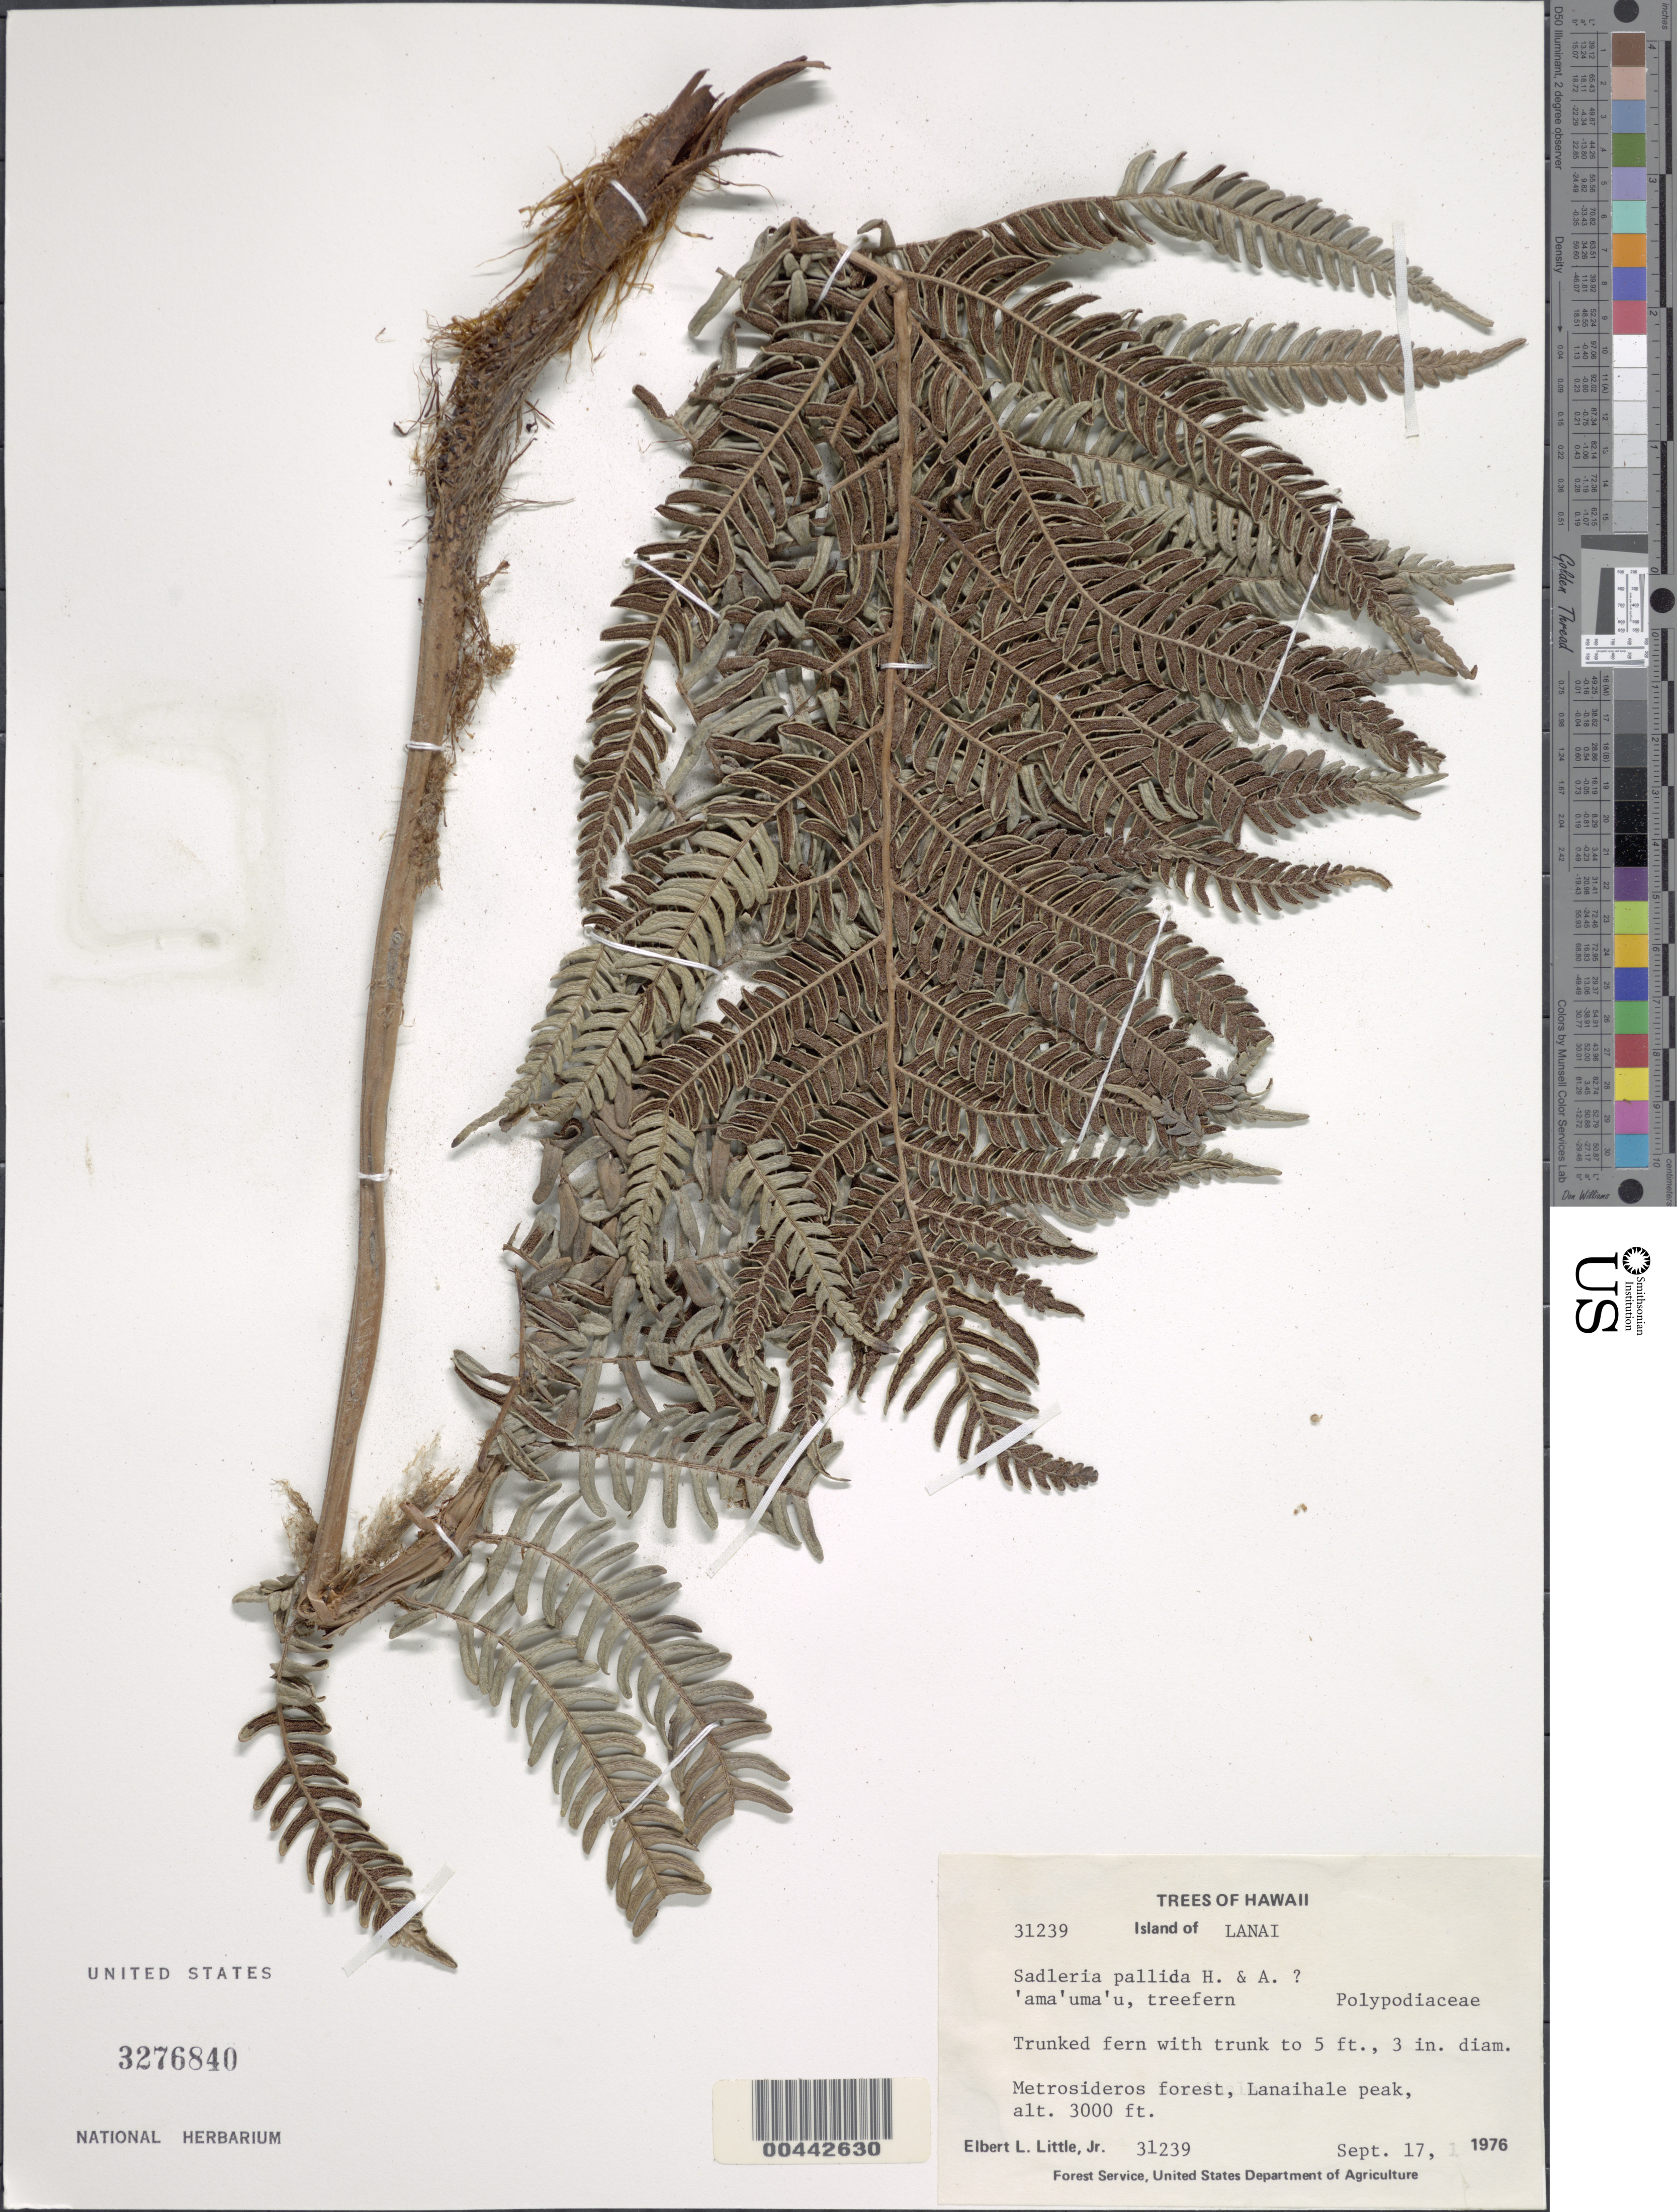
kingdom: Plantae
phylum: Tracheophyta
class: Polypodiopsida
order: Polypodiales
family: Blechnaceae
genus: Sadleria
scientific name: Sadleria pallida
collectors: E. L. Little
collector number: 31239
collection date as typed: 17 Sep 1976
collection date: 1976-09-17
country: United States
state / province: Hawaii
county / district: Maui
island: Lana'i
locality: Lanaihale peak.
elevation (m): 914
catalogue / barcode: US 3276840